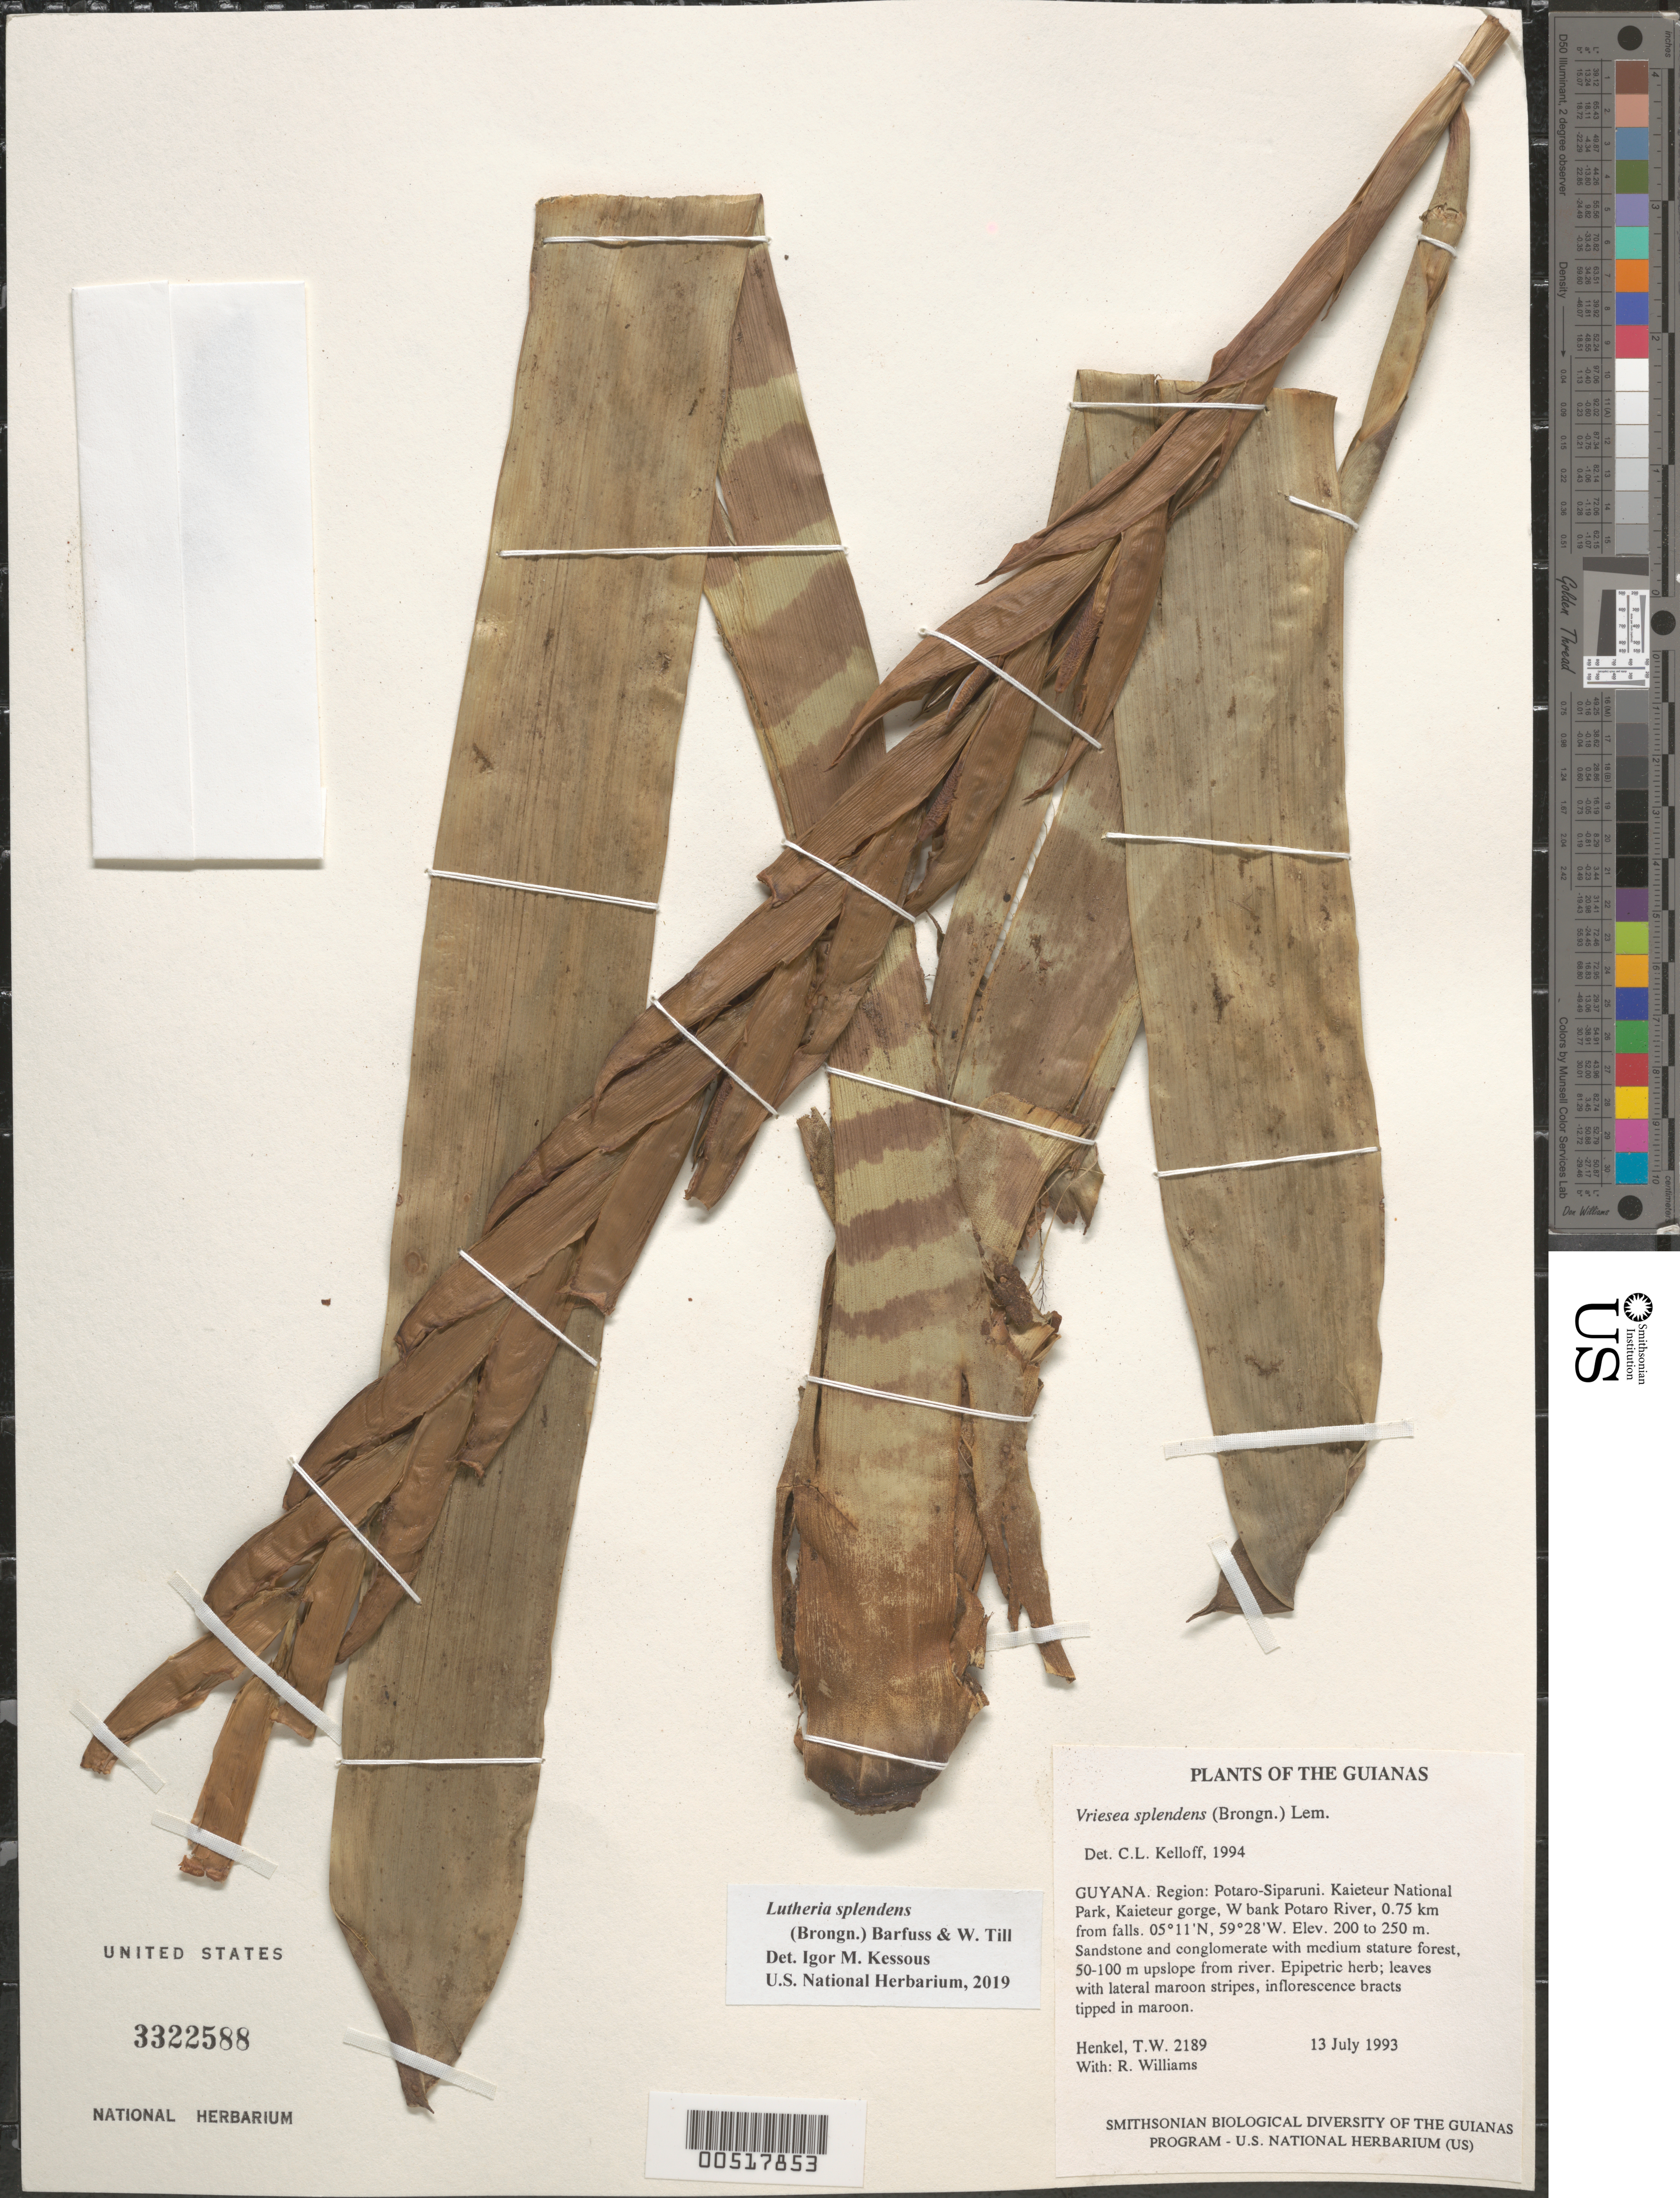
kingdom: Plantae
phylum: Tracheophyta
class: Liliopsida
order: Poales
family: Bromeliaceae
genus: Lutheria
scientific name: Lutheria splendens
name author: (Brongn.) W. Till & Barfuss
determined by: Kessous, Igor M.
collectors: T. Henkel & R. Williams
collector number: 2189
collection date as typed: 13 July 1993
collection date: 1993-07-13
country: Guyana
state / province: Potaro-Siparuni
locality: Kaieteur National Park, Kaieteur gorge, W bank Potaro R, 0.75 km from falls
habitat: Sandstone and conglomerate with medium stature forest, 50-100 m upslope from river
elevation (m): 200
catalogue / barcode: US 3322588